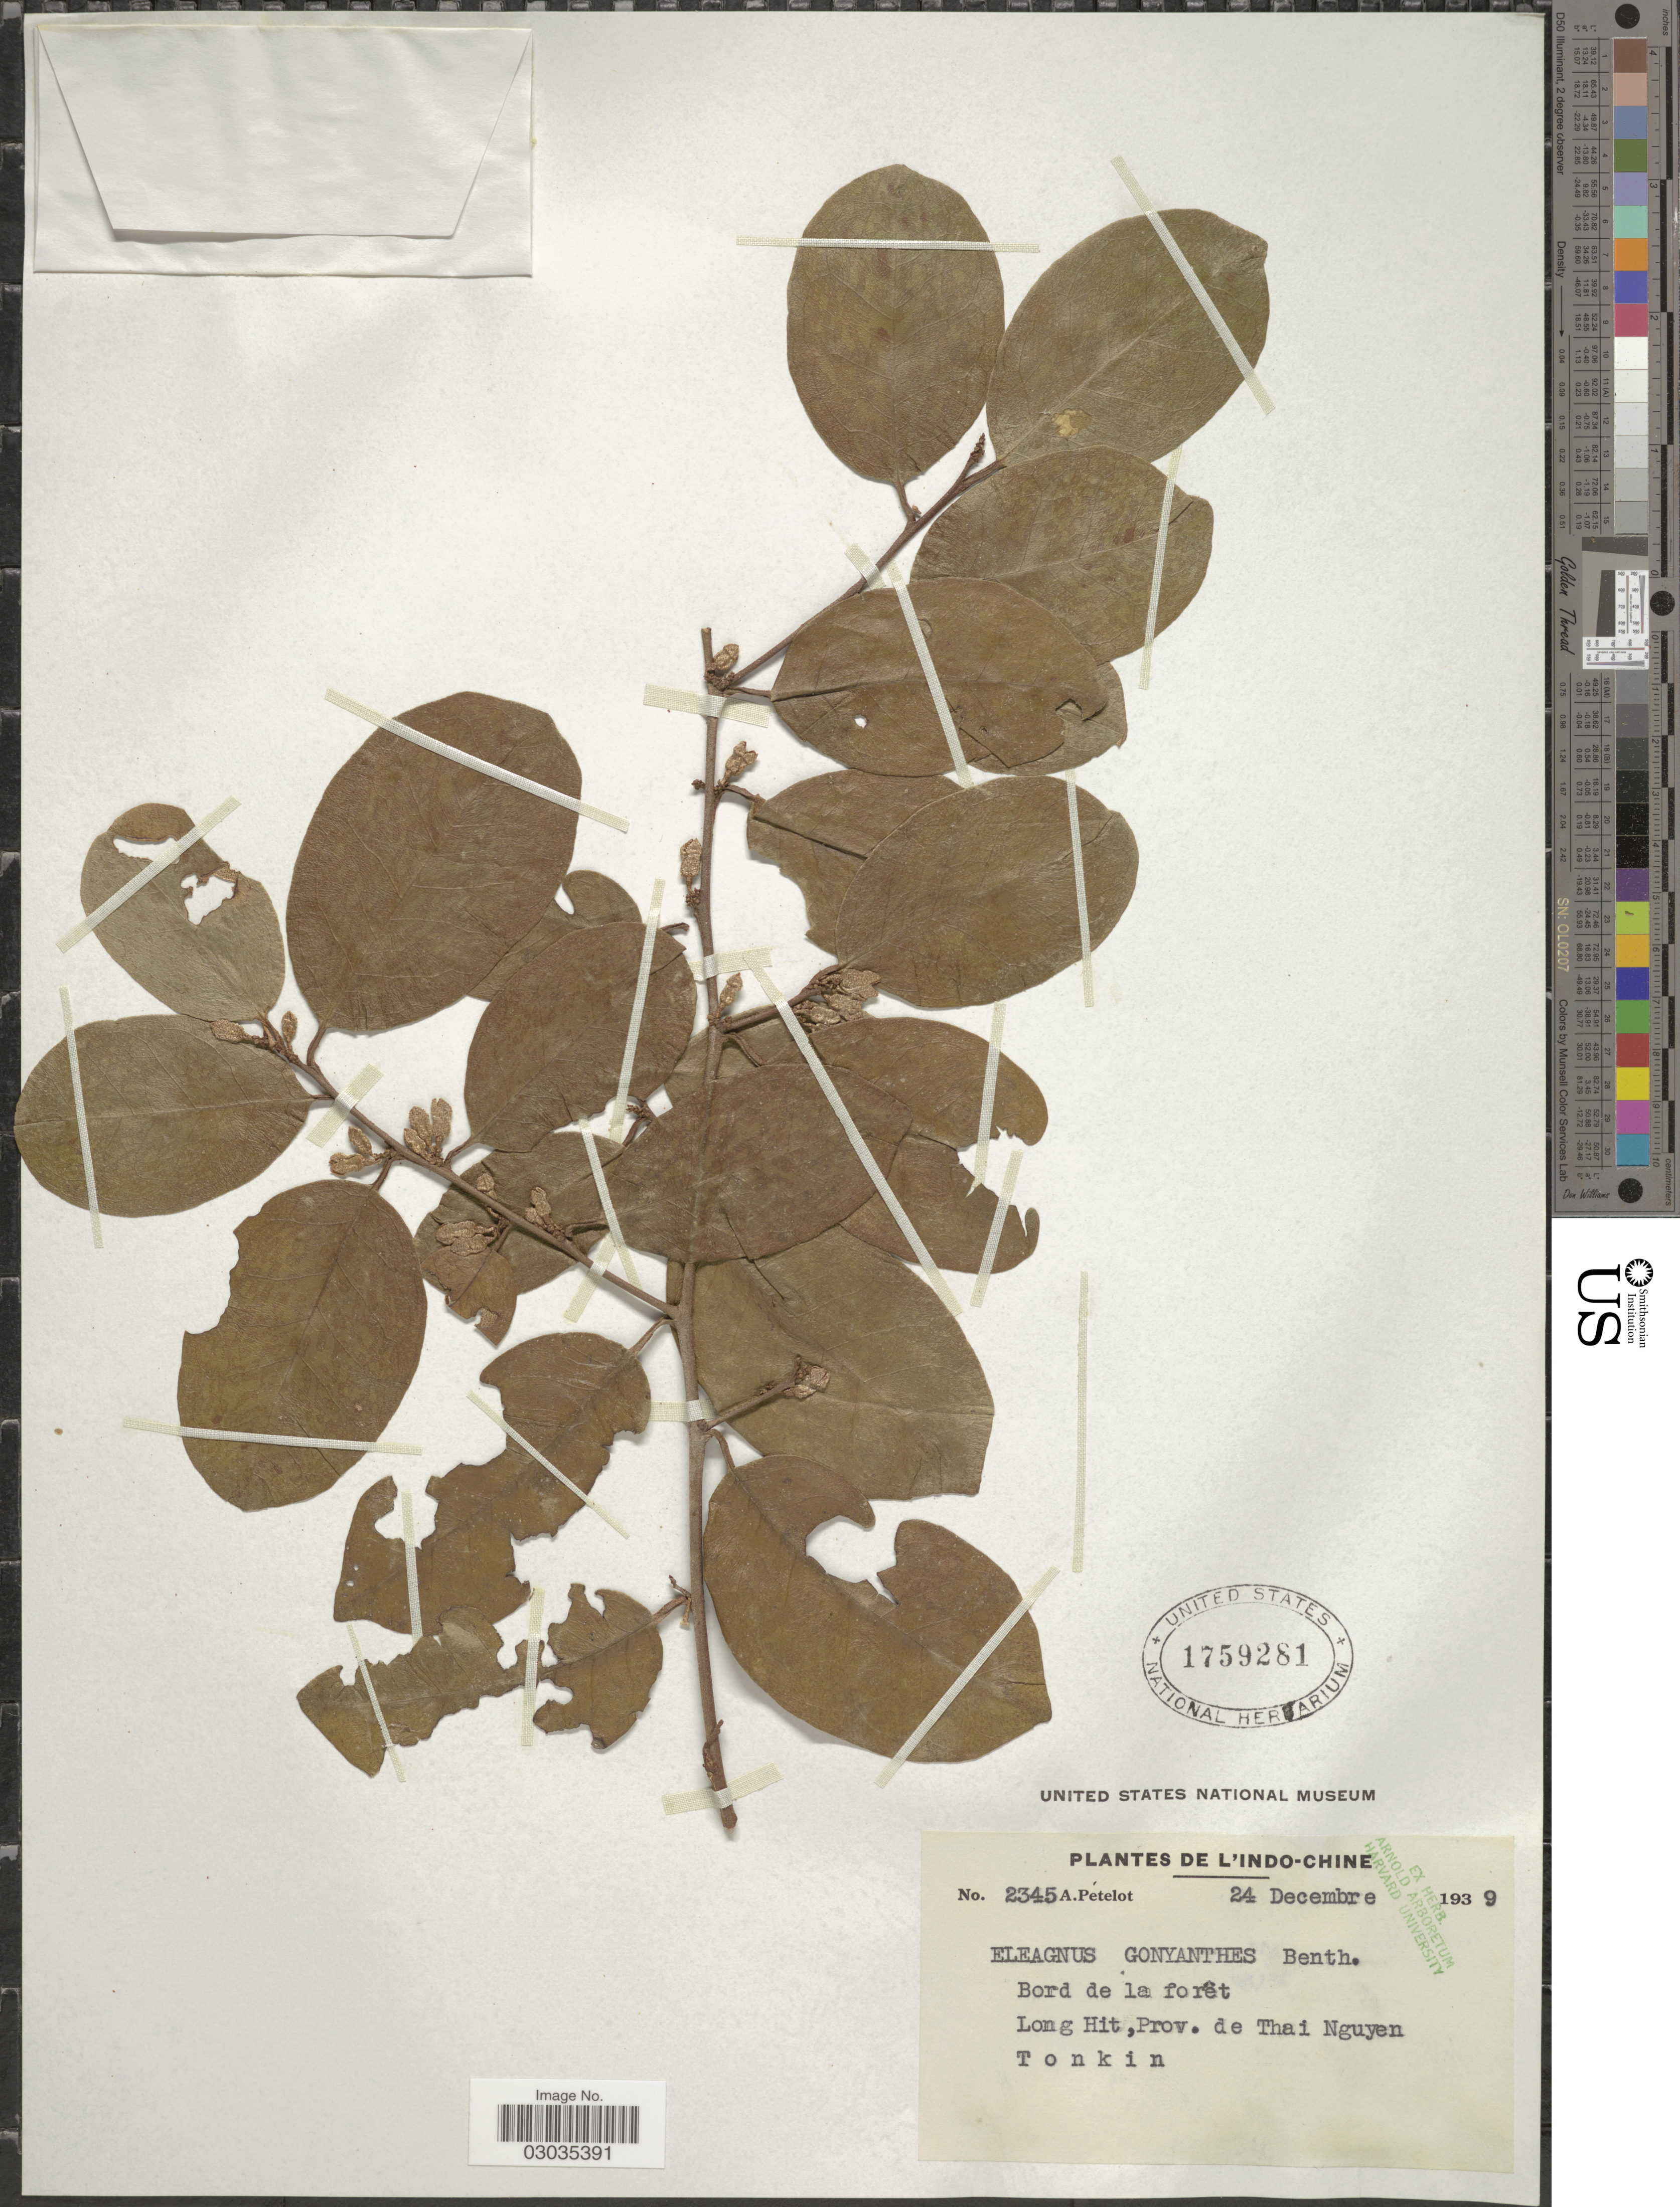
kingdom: Plantae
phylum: Tracheophyta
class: Magnoliopsida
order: Rosales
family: Elaeagnaceae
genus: Elaeagnus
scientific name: Elaeagnus gonyanthes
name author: Benth.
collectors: A. Petelot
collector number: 2345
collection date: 1939-12-24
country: Vietnam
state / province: Thai Nguyen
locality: L'Indo-Chine. Bord de la forêt Long Hit. Tonkin.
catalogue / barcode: US 1759281